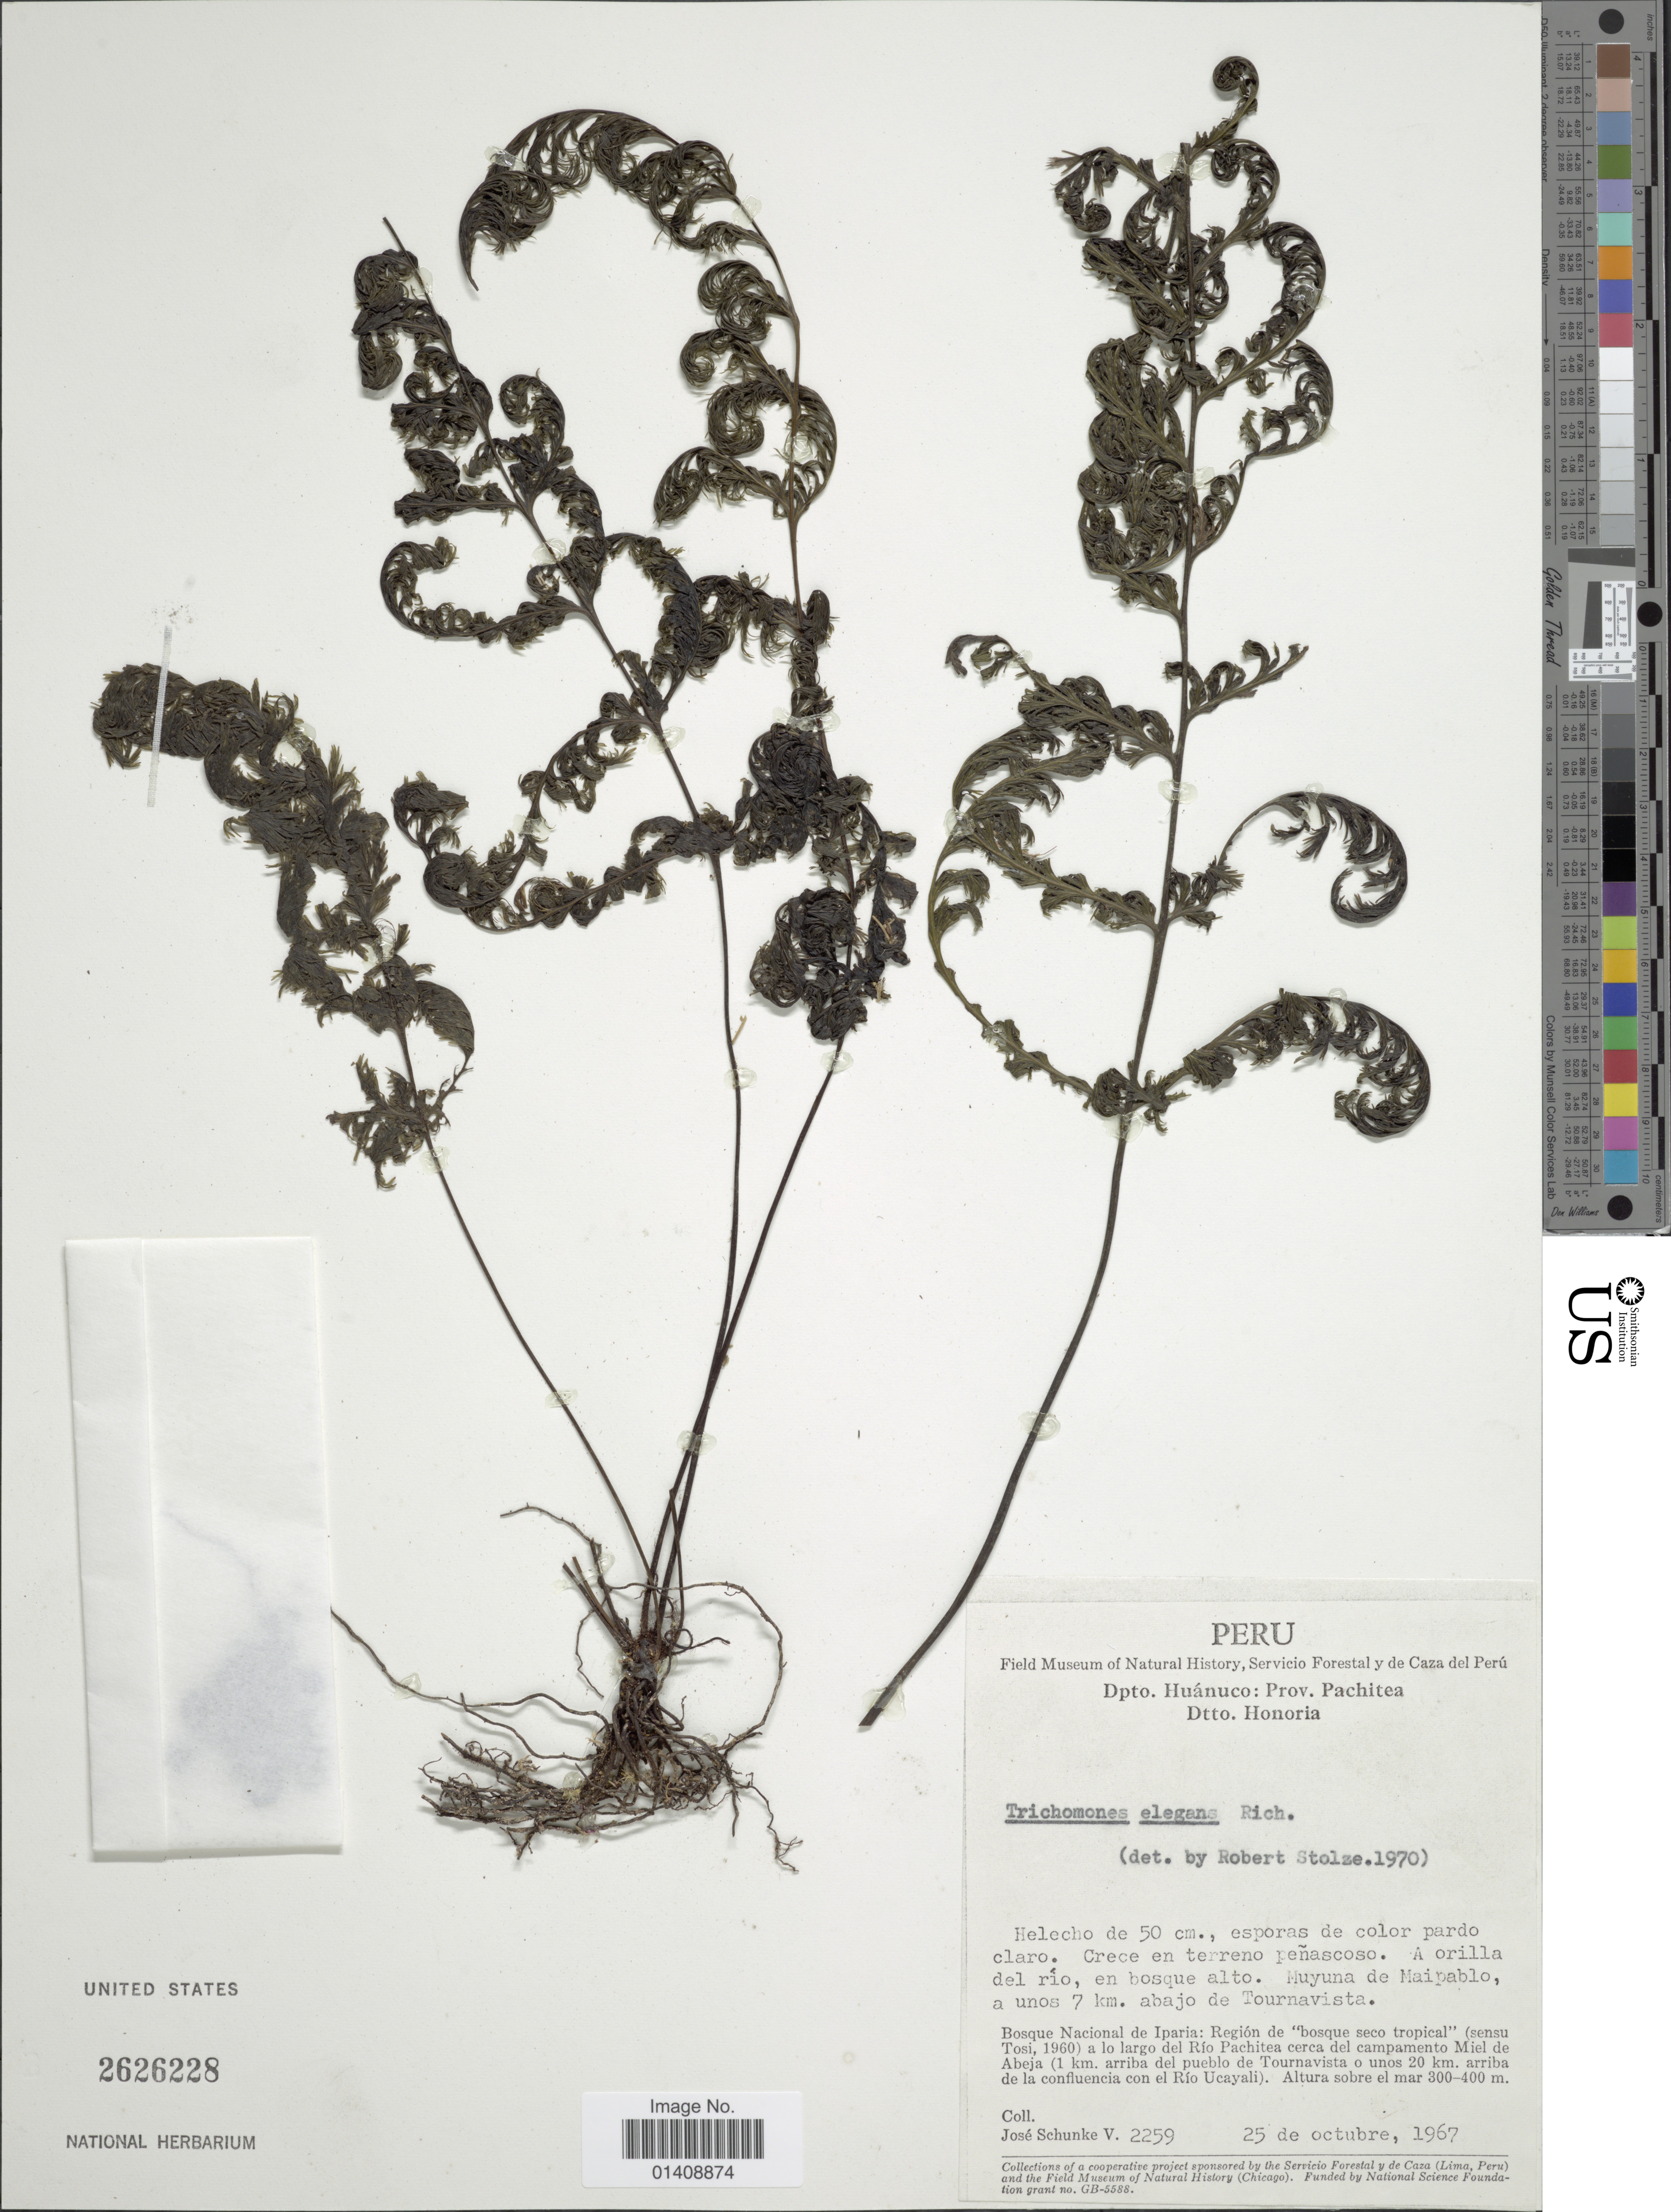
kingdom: Plantae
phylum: Tracheophyta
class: Polypodiopsida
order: Hymenophyllales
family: Hymenophyllaceae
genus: Trichomanes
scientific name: Trichomanes elegans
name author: Rich.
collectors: J. Schunke Vigo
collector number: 2259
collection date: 1967-10-25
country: Peru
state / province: Huánuco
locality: Prov. Pachitea. Dtto. Honoria. Muyuna de Maipablo, a unos 7 km. abajo de Tournavista. Bosque Nacional de Iparia: Region de 'bosque seco tropical' (sensu Tosi, 1960) a lo largo del Rio Pachitea cerca del campamento Miel de Abeja (1 km. arriba del pueblo de Tournavista o unos 20 km. arriba de la confluencia con el Rio Ucayali).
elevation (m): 300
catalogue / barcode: US 2626228